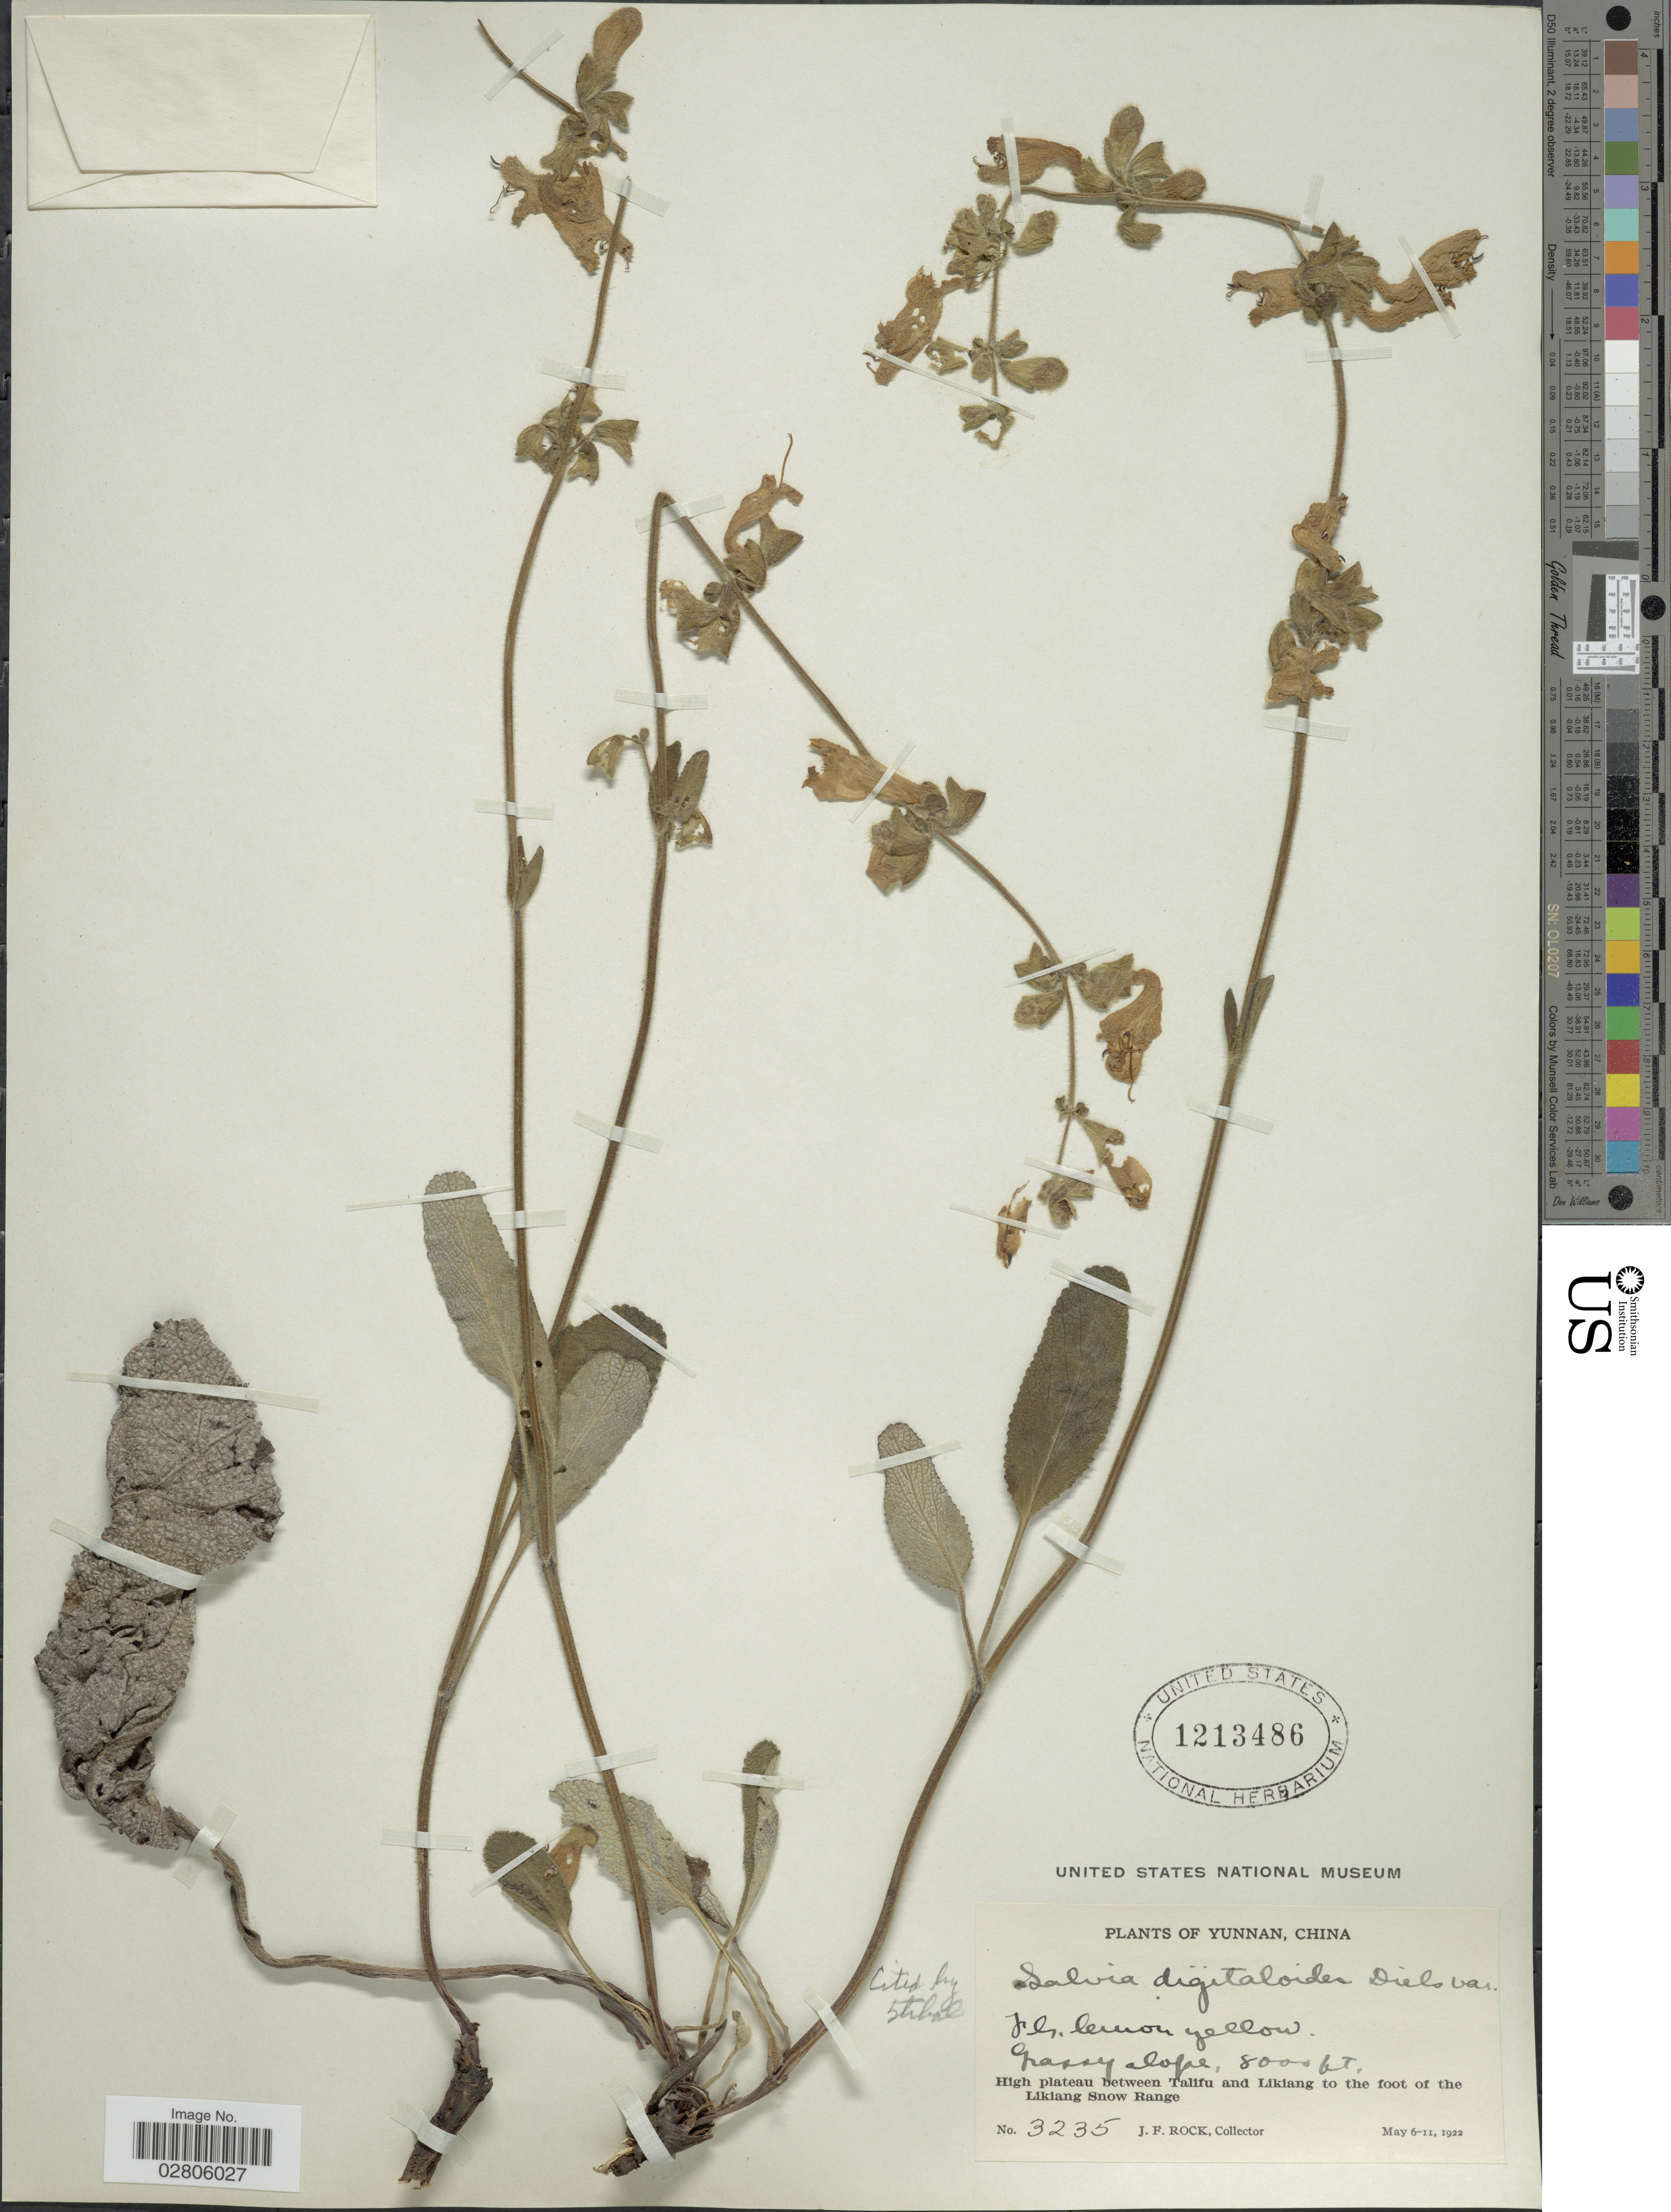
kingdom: Plantae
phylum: Tracheophyta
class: Magnoliopsida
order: Lamiales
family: Lamiaceae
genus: Salvia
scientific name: Salvia digitaloides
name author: Diels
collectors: J. Rock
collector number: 3235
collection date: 1922-05-06/1922-05-11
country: China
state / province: Yunnan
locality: High plateau between Talifu and Likiang to the foot of the Likiang Snow Range.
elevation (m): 2438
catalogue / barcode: US 1213486